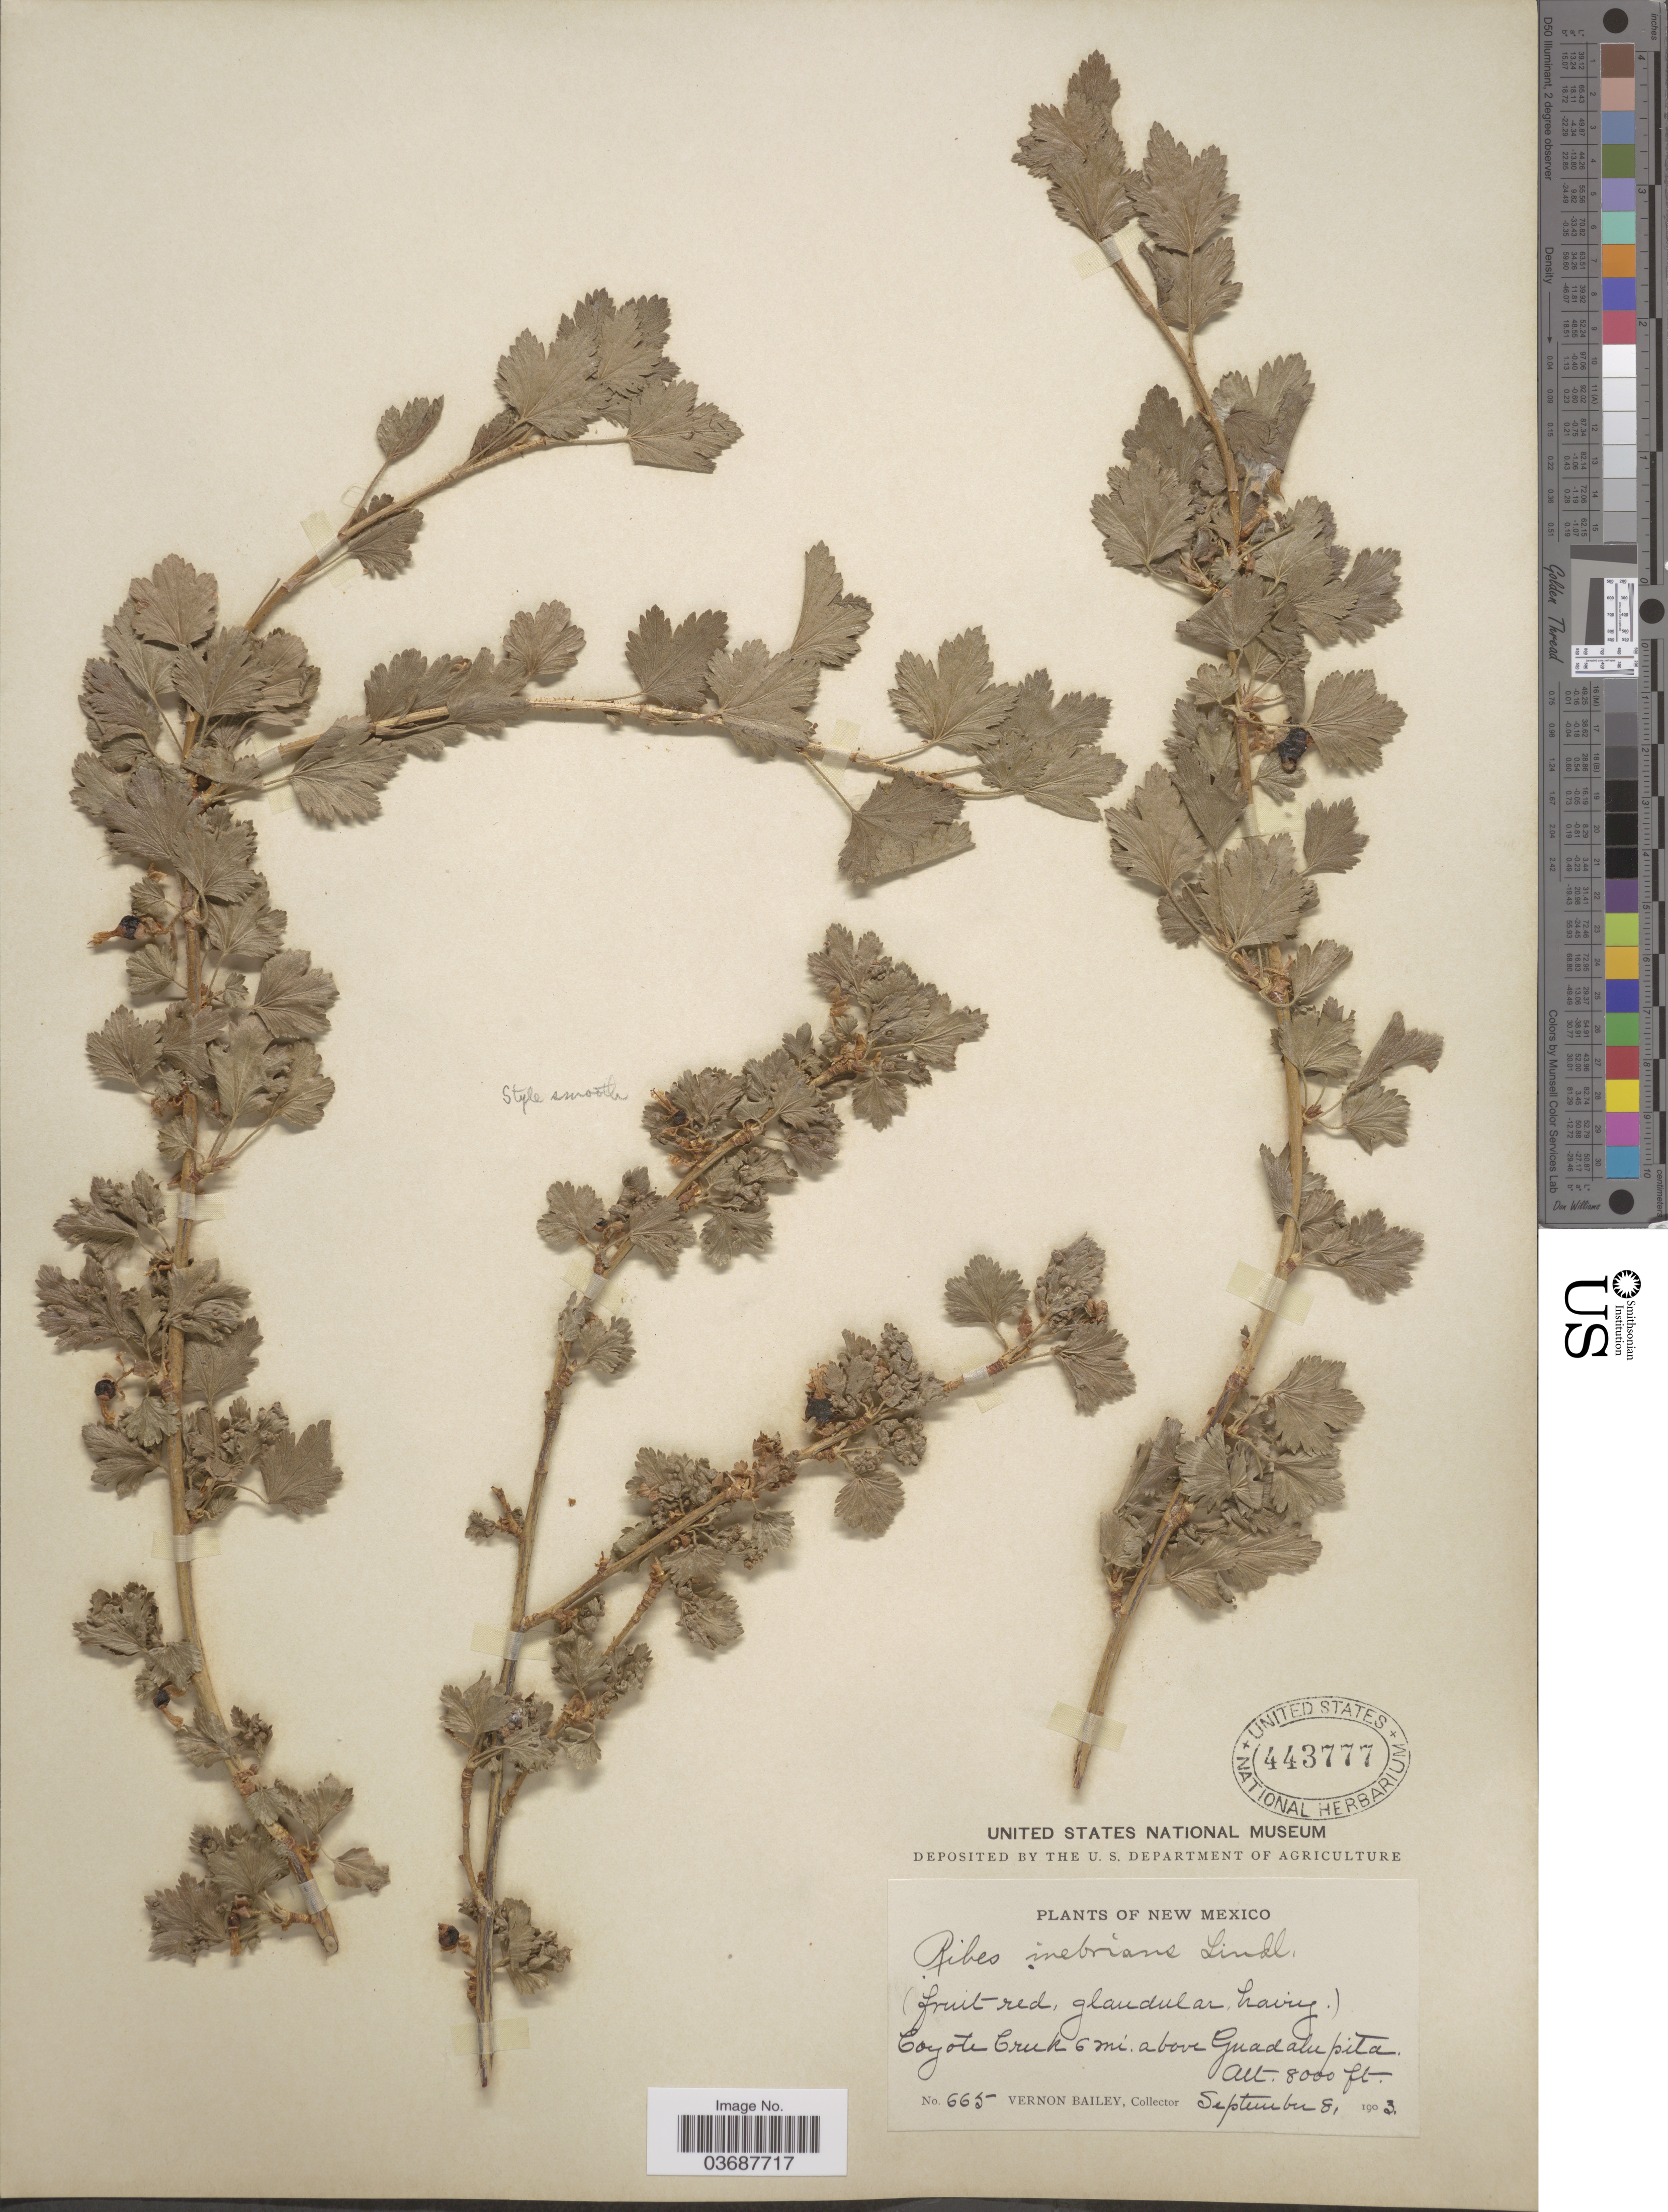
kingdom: Plantae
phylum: Tracheophyta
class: Magnoliopsida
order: Saxifragales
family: Grossulariaceae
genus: Ribes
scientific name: Ribes inebrians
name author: Lindl.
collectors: V. O. Bailey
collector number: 665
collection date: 1903-09-08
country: United States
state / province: New Mexico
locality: Coyote Creek 6 mi. above Guadalupita.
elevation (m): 2438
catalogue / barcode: US 443777